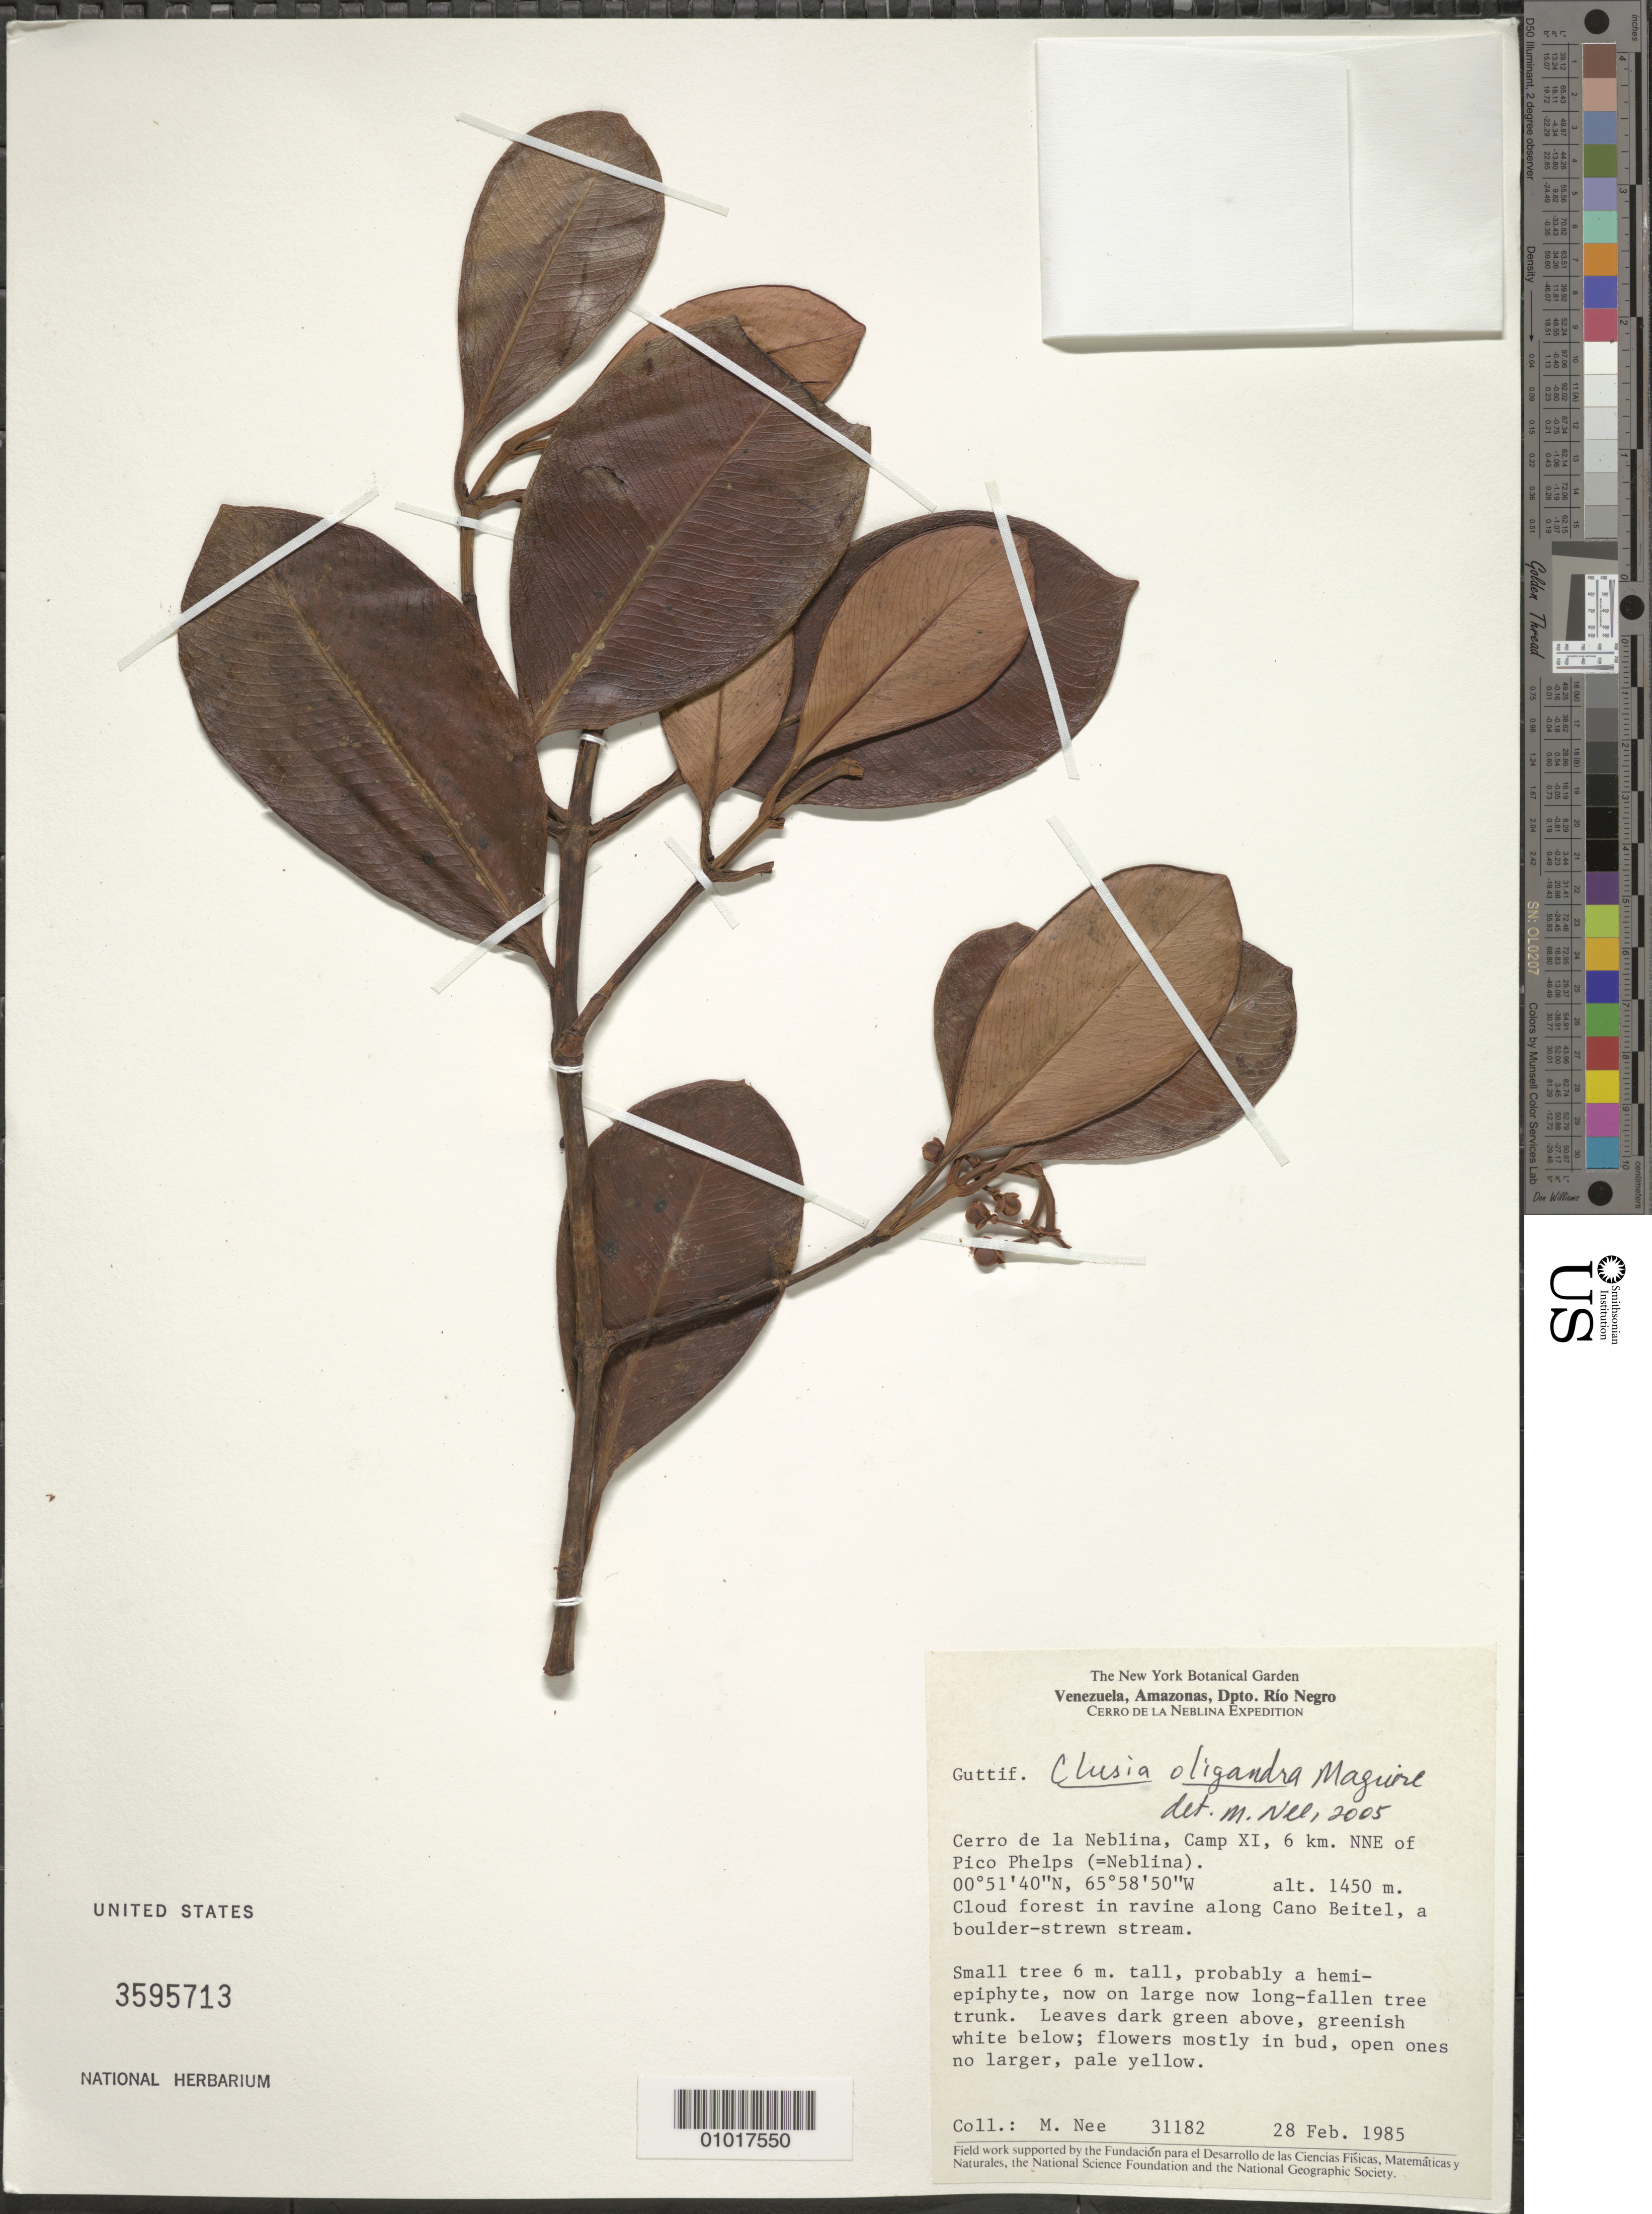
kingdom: Plantae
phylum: Tracheophyta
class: Magnoliopsida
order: Malpighiales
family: Clusiaceae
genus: Clusia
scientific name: Clusia oligandra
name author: Maguire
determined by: Nee, Michael H.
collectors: M. Nee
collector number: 31182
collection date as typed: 28-Feb-85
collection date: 1985-02-28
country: Venezuela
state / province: Amazonas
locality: Cerro de la Neblina, Camp XI, 6 km NNE of Pico Phelps (=Neblina.)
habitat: Cloud forest in ravine along Cano Beitel, a boulder-strewn stream.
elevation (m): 1450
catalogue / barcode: US 3595713